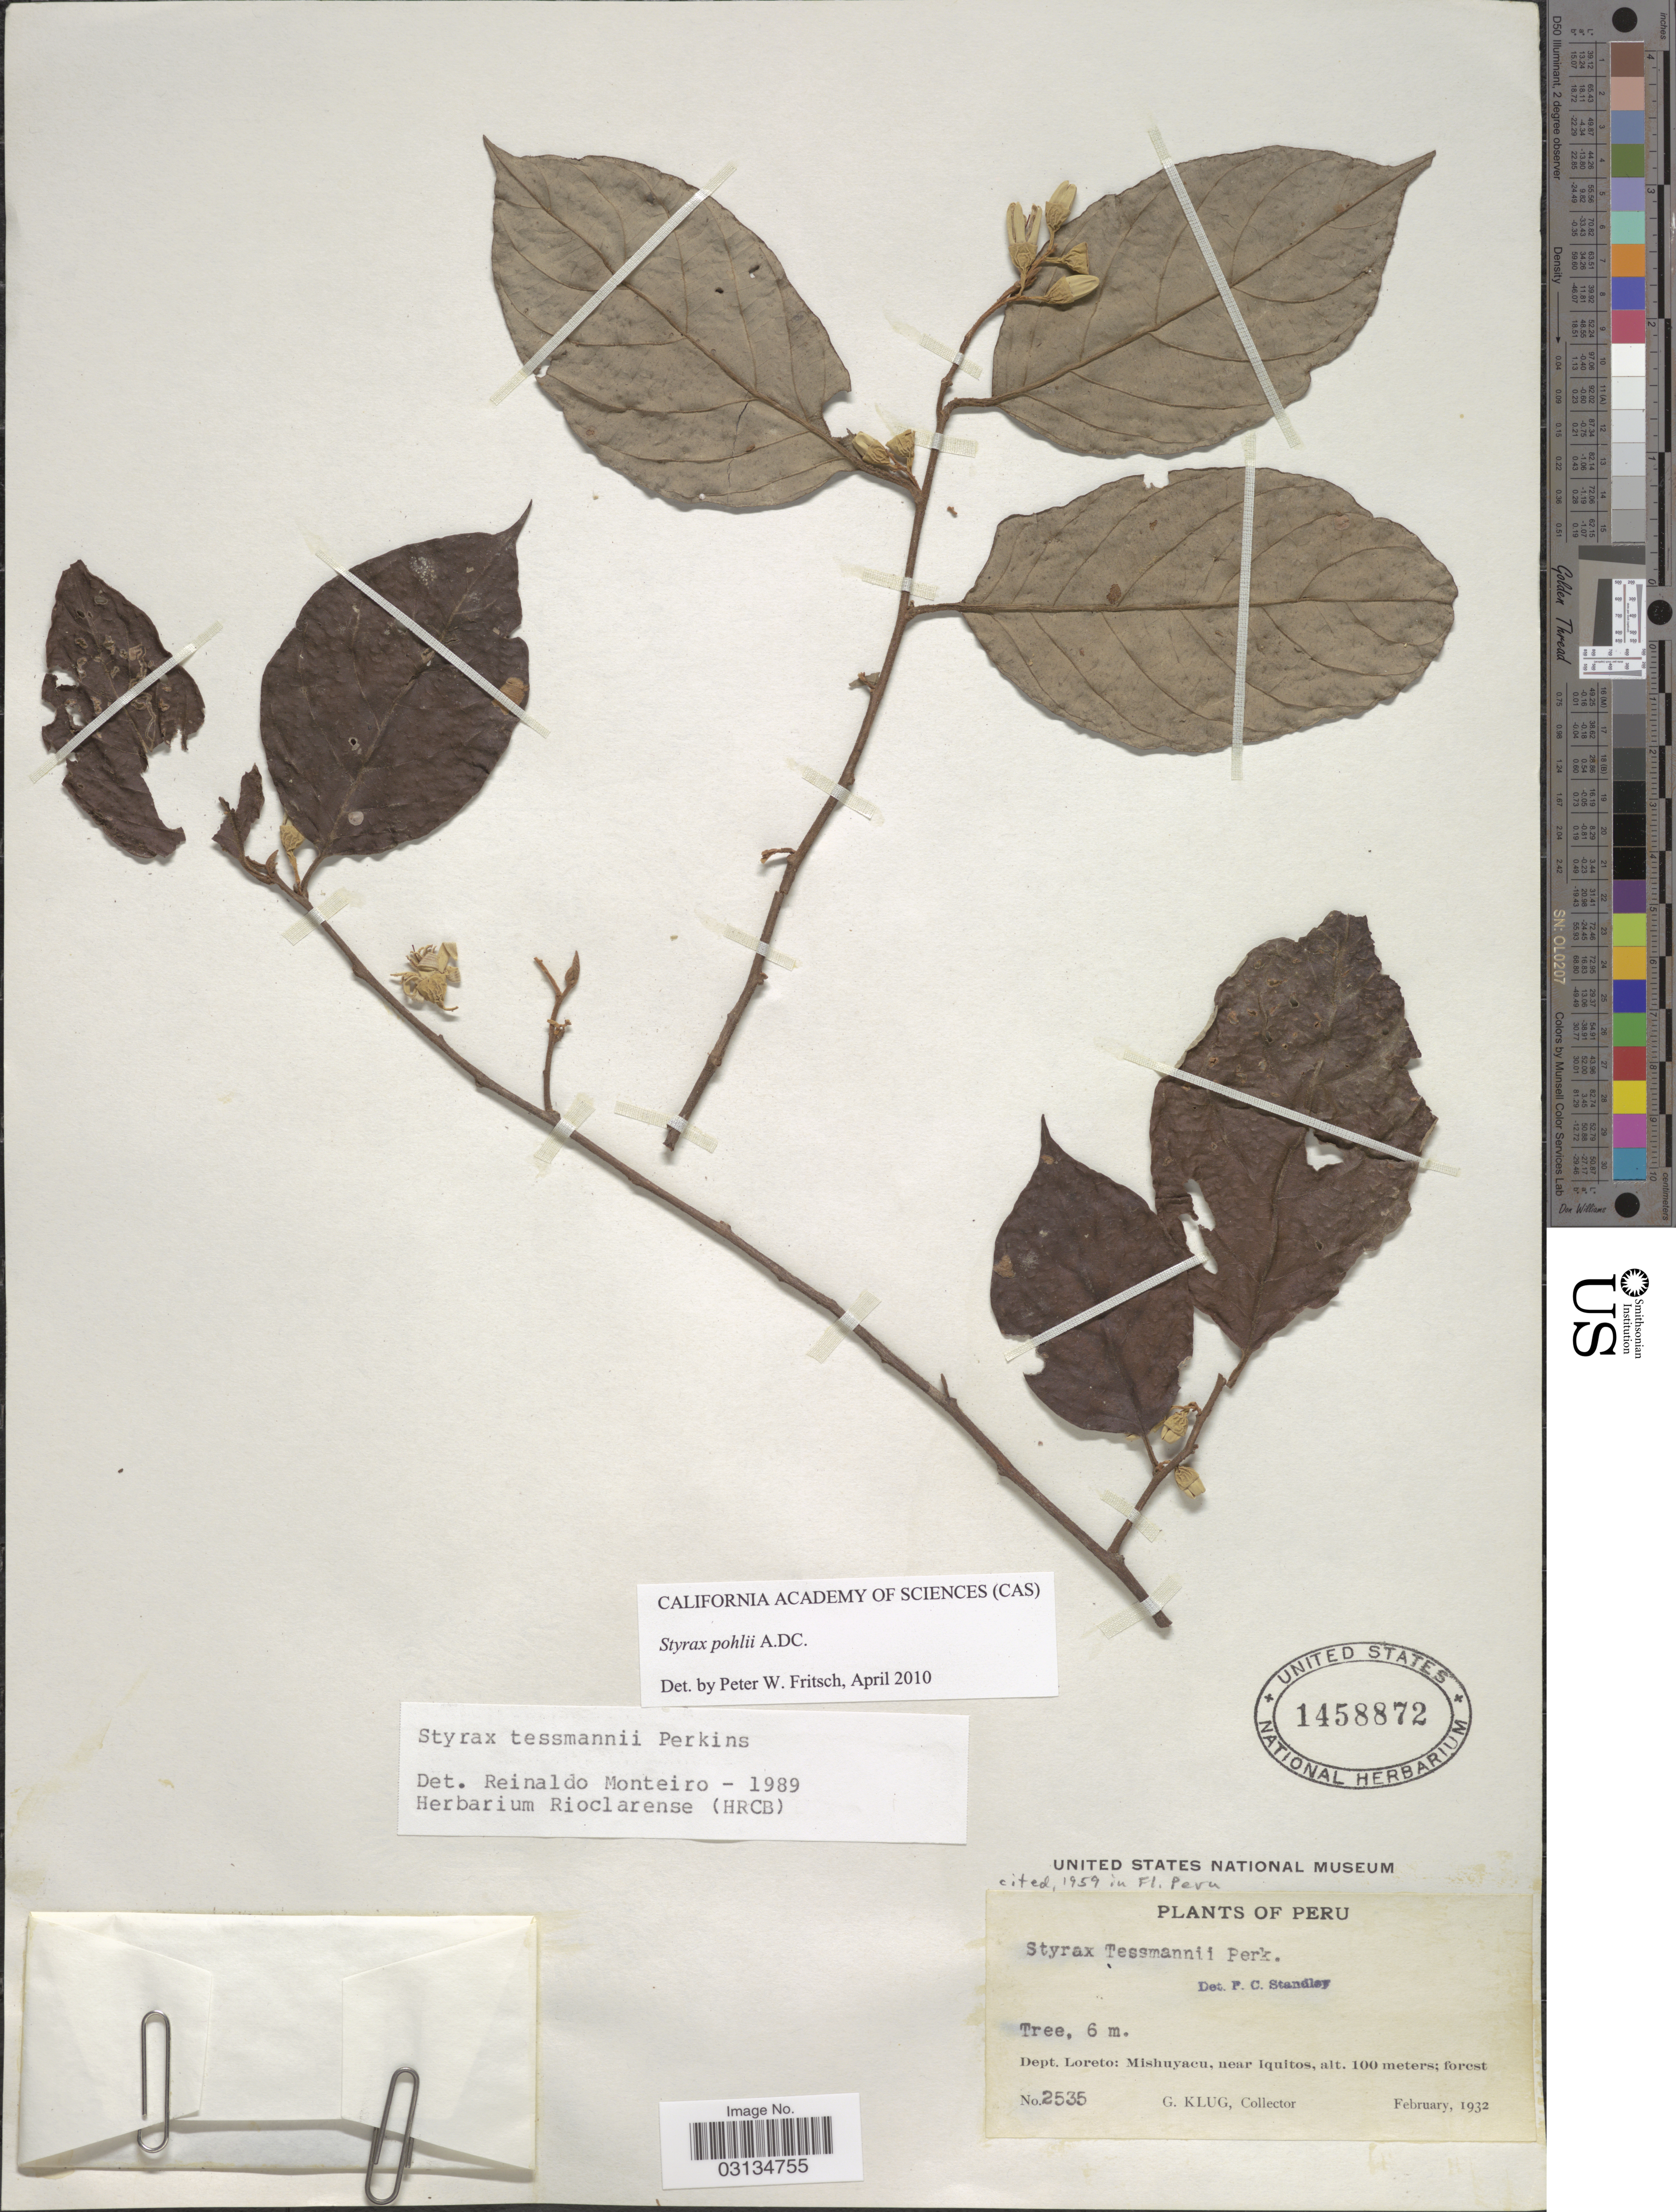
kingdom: Plantae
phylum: Tracheophyta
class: Magnoliopsida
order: Ericales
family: Styracaceae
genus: Styrax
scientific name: Styrax pohlii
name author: A. DC.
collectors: G. Klug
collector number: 2535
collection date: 1932-02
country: Peru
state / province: Loreto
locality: Dept. Loreto: Mishuyacu, near Iquitos.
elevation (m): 100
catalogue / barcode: US 1458872